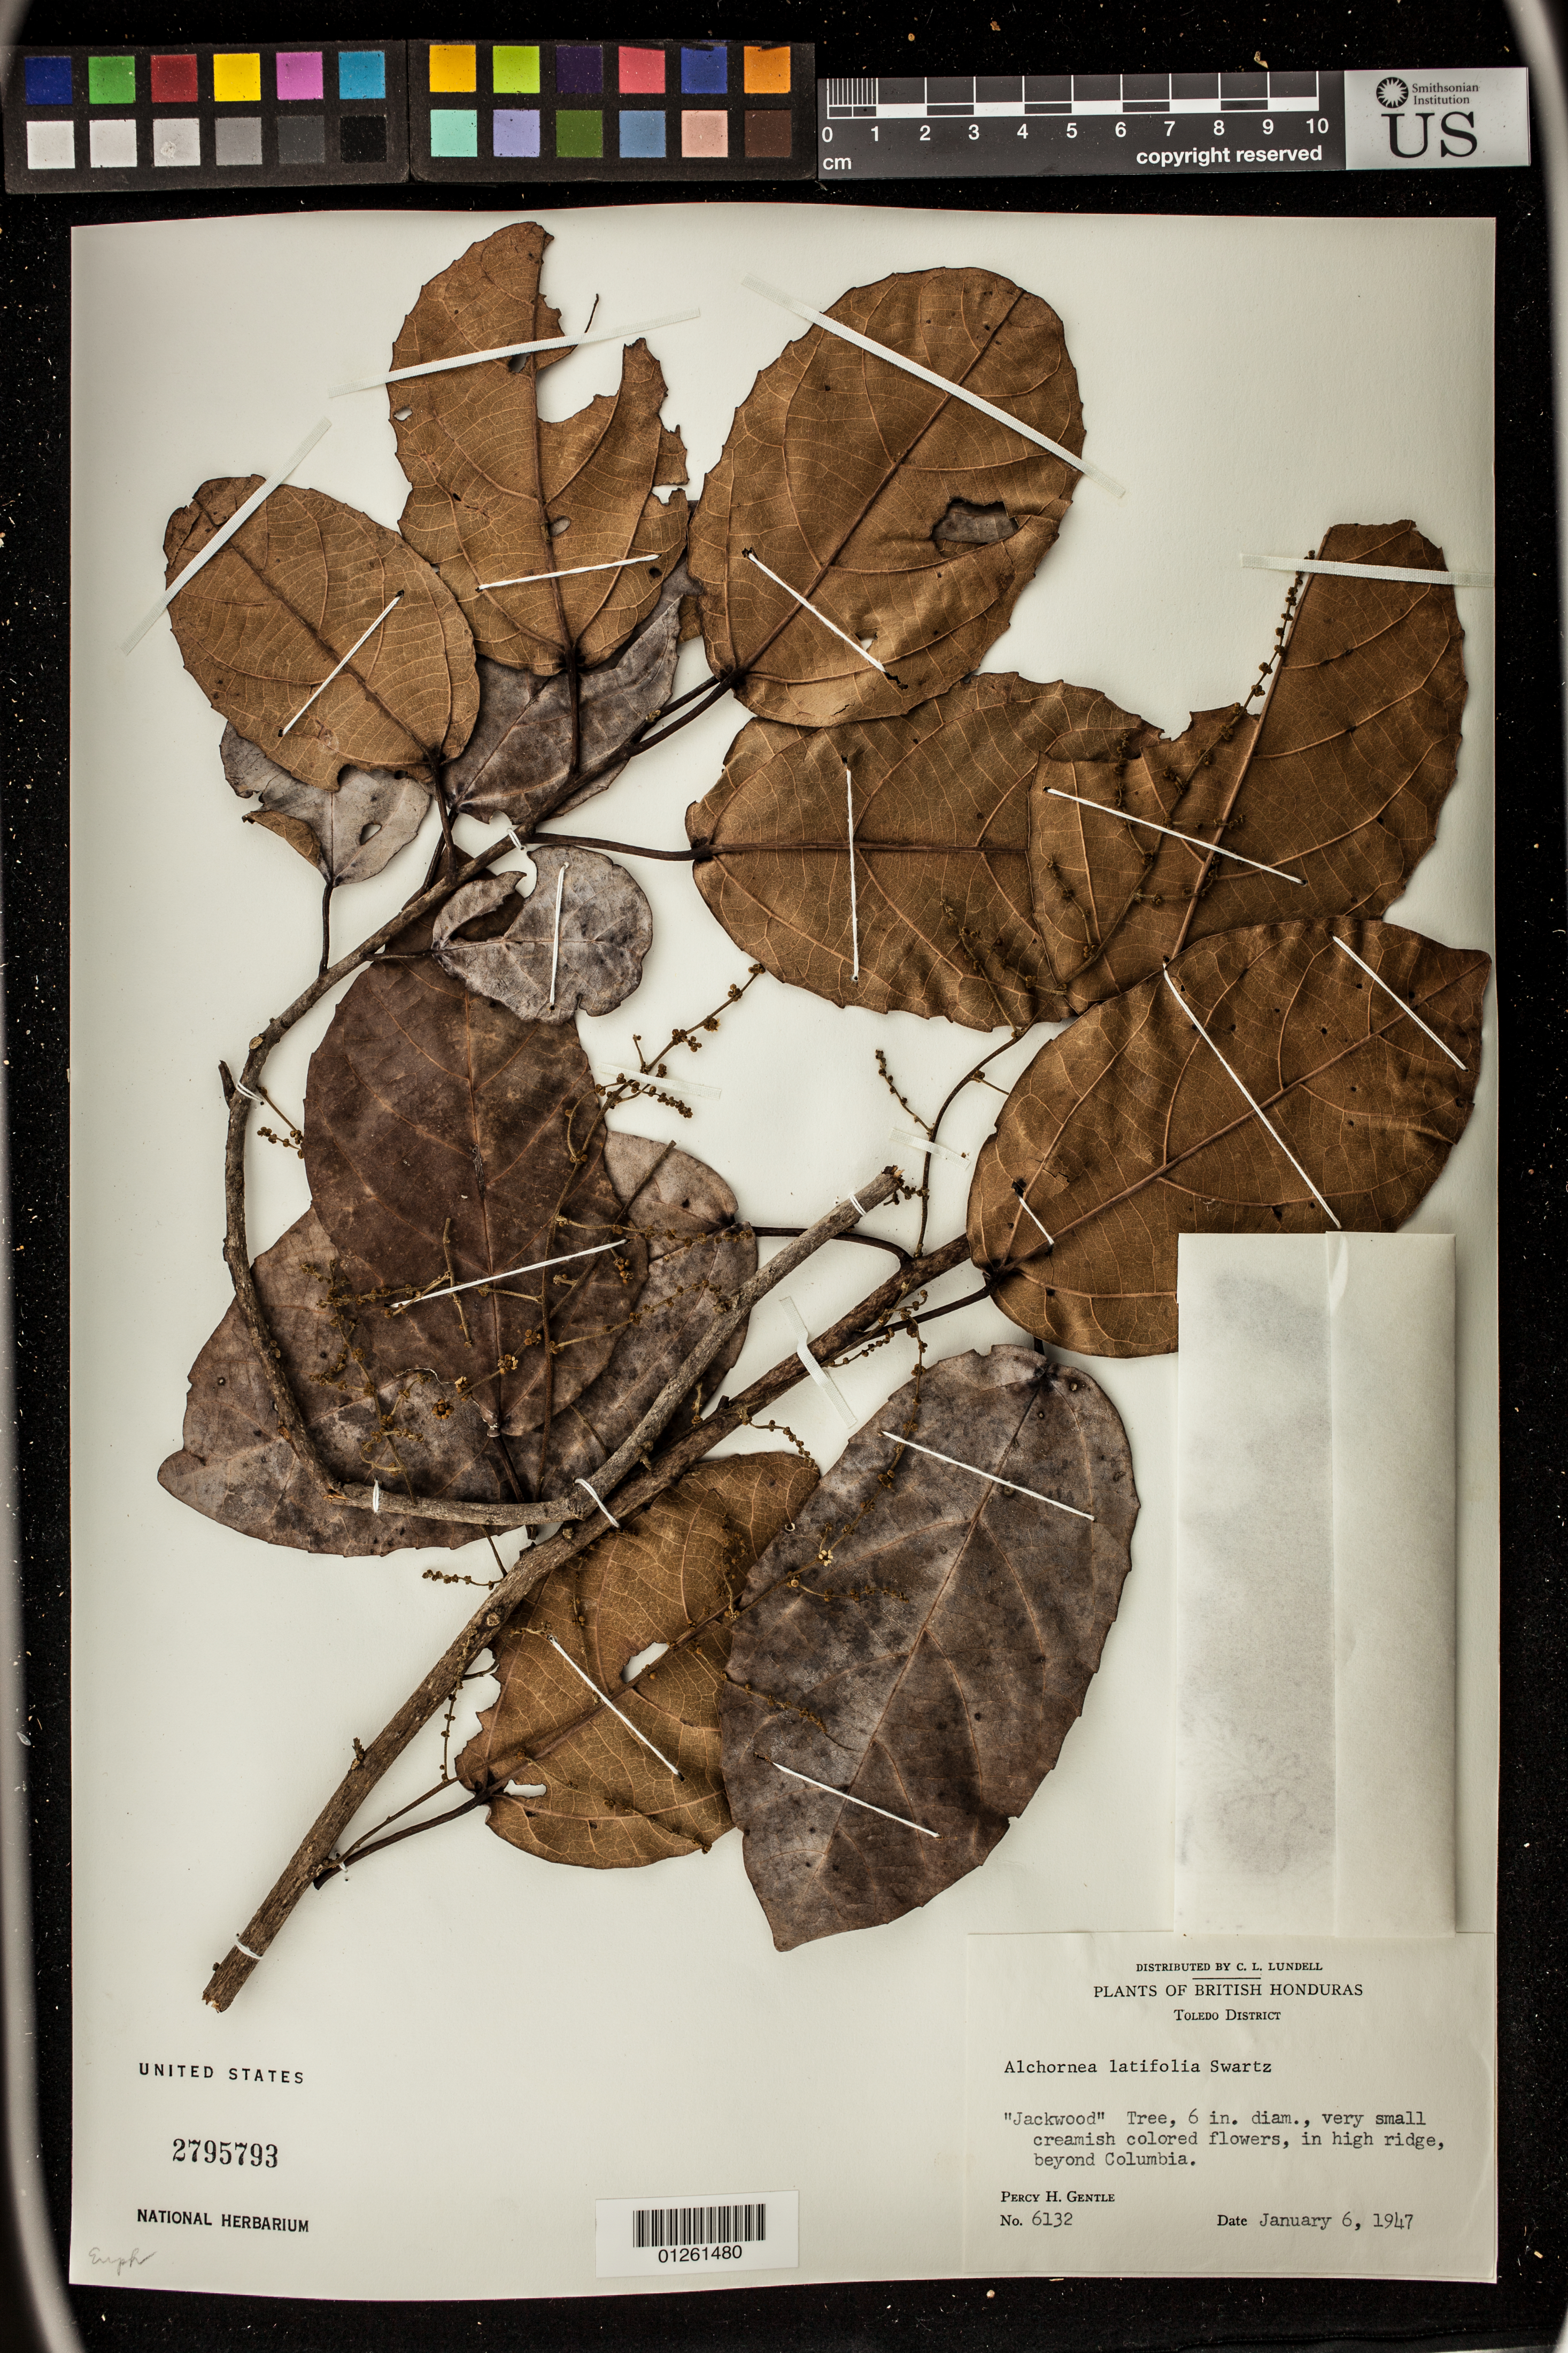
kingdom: Plantae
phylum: Tracheophyta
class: Magnoliopsida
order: Malpighiales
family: Euphorbiaceae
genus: Alchornea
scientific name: Alchornea latifolia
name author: Sw.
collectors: P. H. Gentle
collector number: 6132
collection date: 1947-01-06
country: Belize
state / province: Toledo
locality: British Honduras. Beyond Columbia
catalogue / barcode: US 2795793